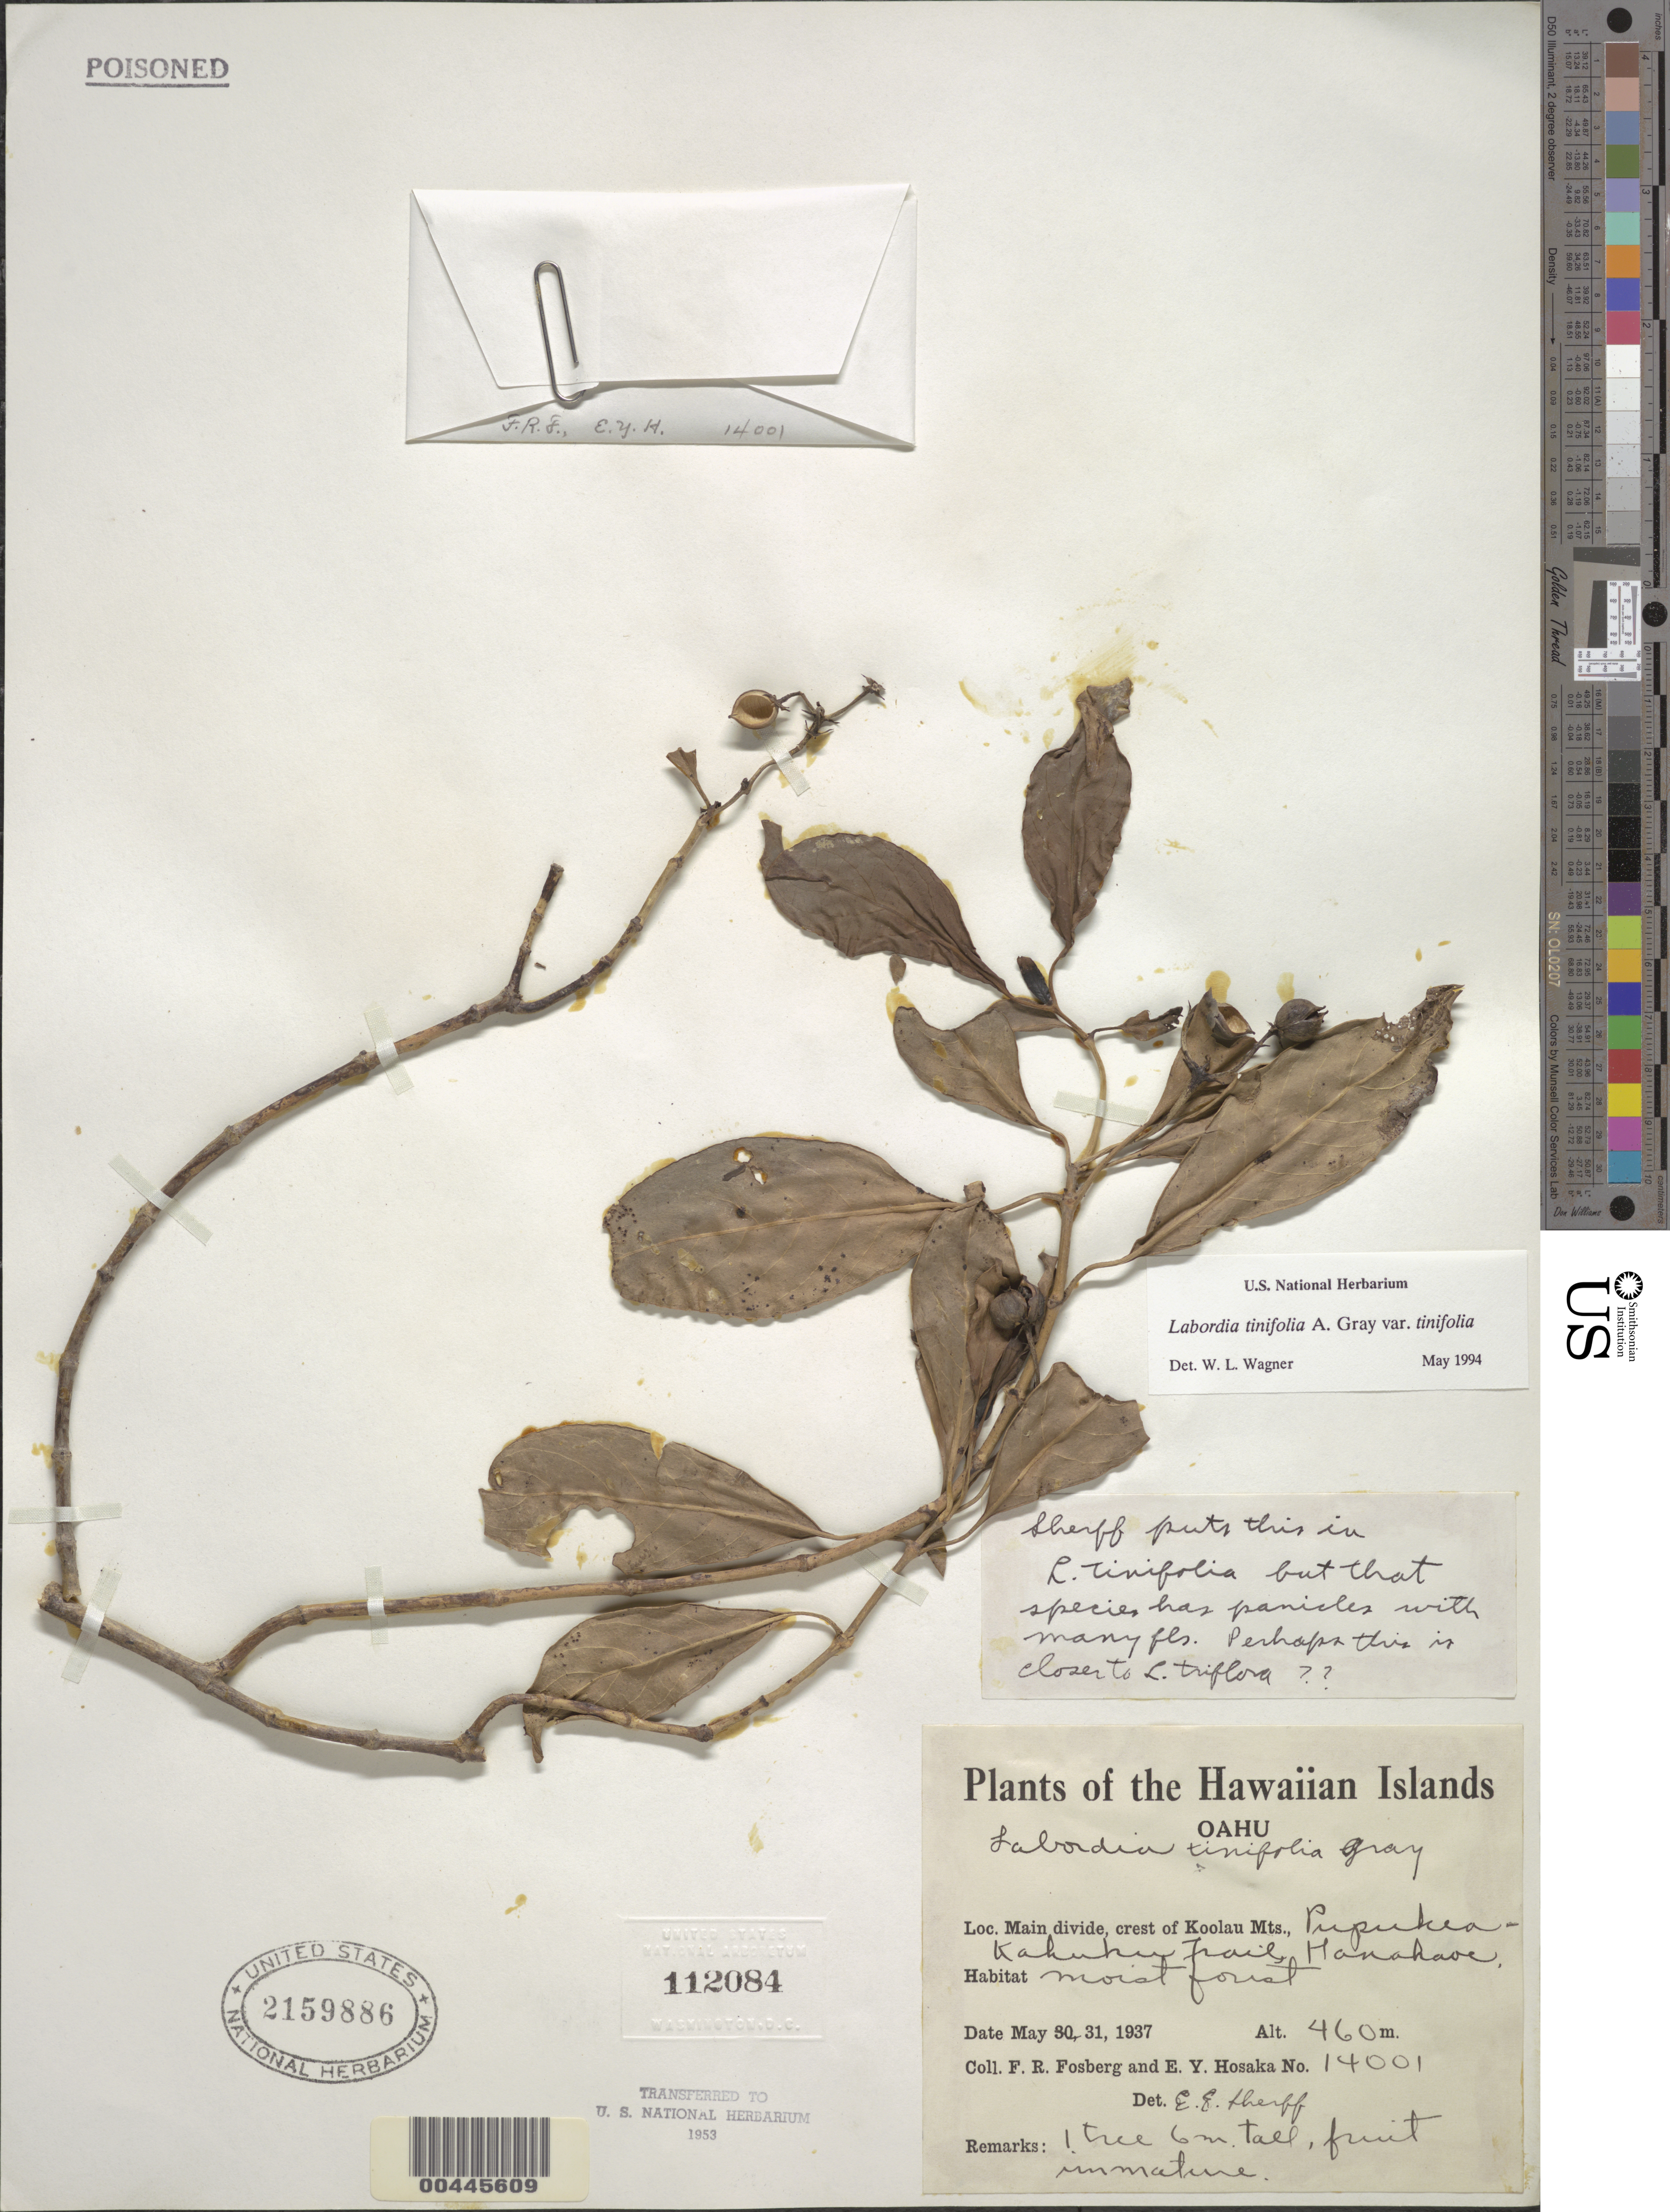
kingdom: Plantae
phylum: Tracheophyta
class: Magnoliopsida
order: Gentianales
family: Loganiaceae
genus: Geniostoma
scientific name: Geniostoma tinifolium var. tinifolium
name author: A. Gray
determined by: Wagner, W. L., (BOT), Smithsonian Institution - National Museum of Natural History (UNITED STATES)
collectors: F. R. Fosberg & E. Y. Hosaka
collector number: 14001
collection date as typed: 30 May 1937 to 31 May 1937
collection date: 1937-05-30/1937-05-31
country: United States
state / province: Hawaii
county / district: Honolulu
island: Oahu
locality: Main divide. crest of Koolau Mts., Pupukea-Kahuku Trail, Hanahaoe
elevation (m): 460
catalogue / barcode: US 2159886